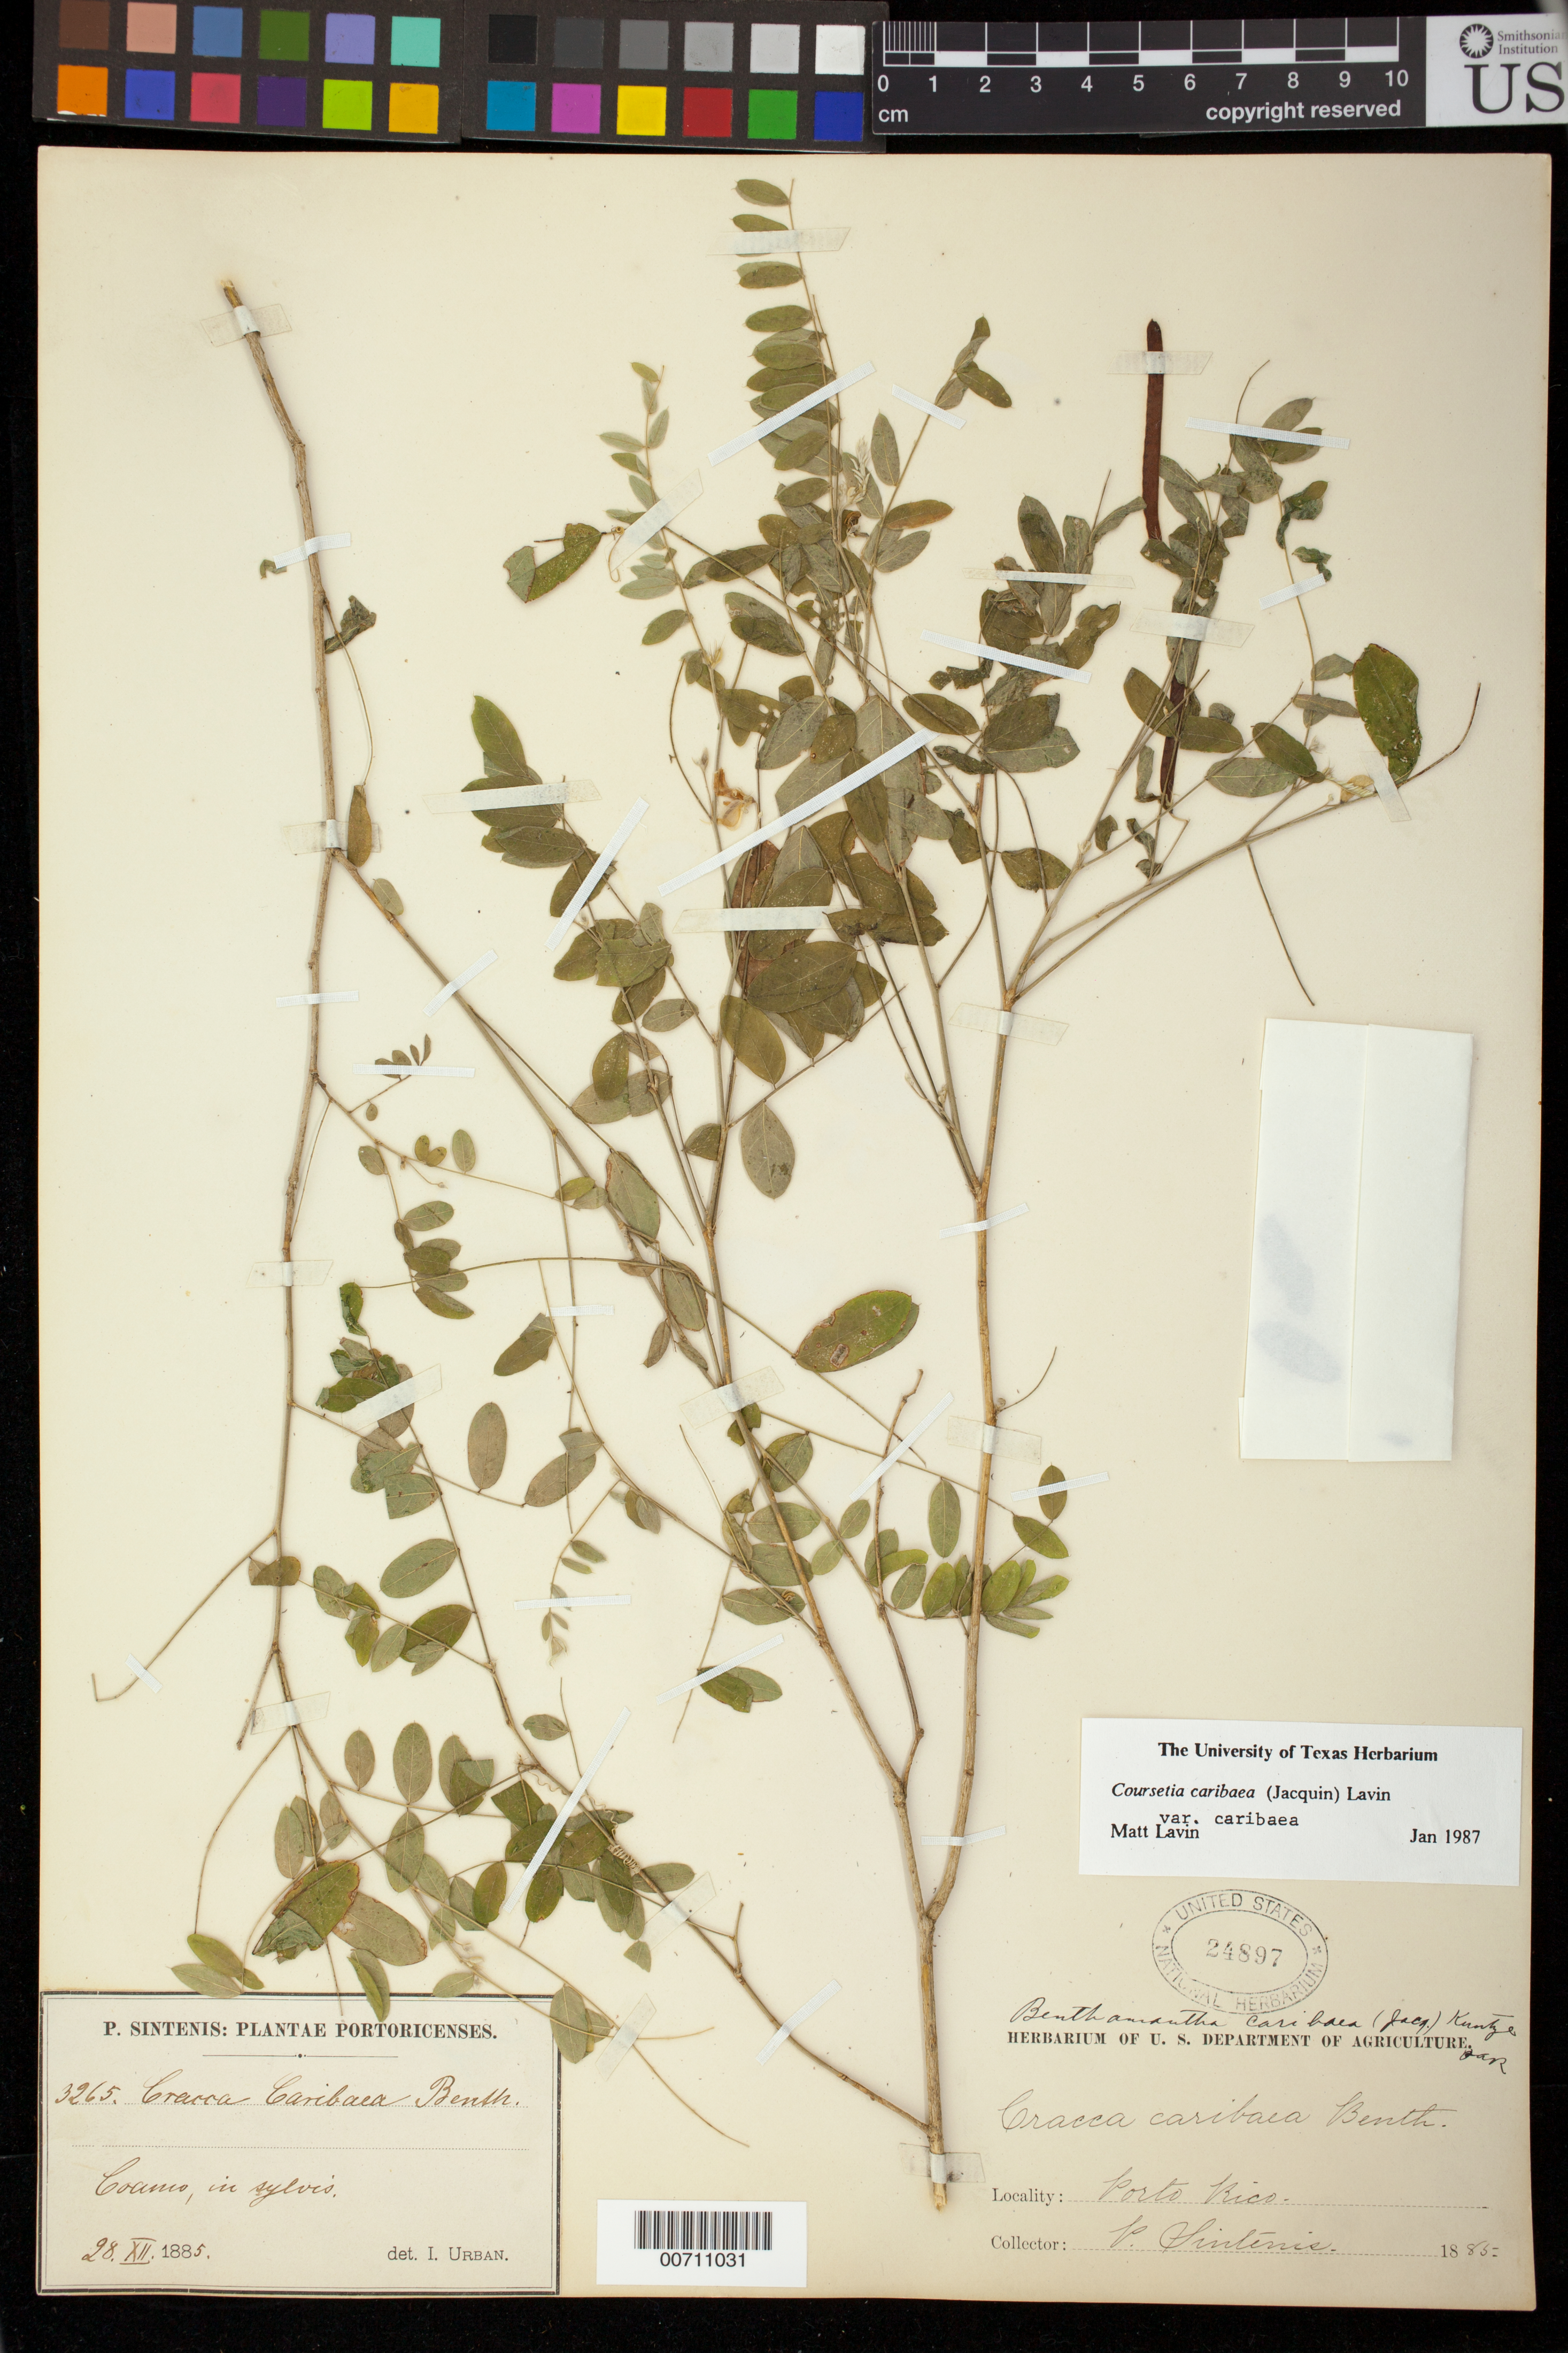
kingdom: Plantae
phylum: Tracheophyta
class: Magnoliopsida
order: Fabales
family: Fabaceae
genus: Tephrosia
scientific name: Tephrosia aniloides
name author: Bello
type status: Isoneotype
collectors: P. Sintenis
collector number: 3265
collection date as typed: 28 Dec 1885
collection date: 1885-12-28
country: Puerto Rico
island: Greater Antilles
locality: Coamo, in sylvis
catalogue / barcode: US 24897